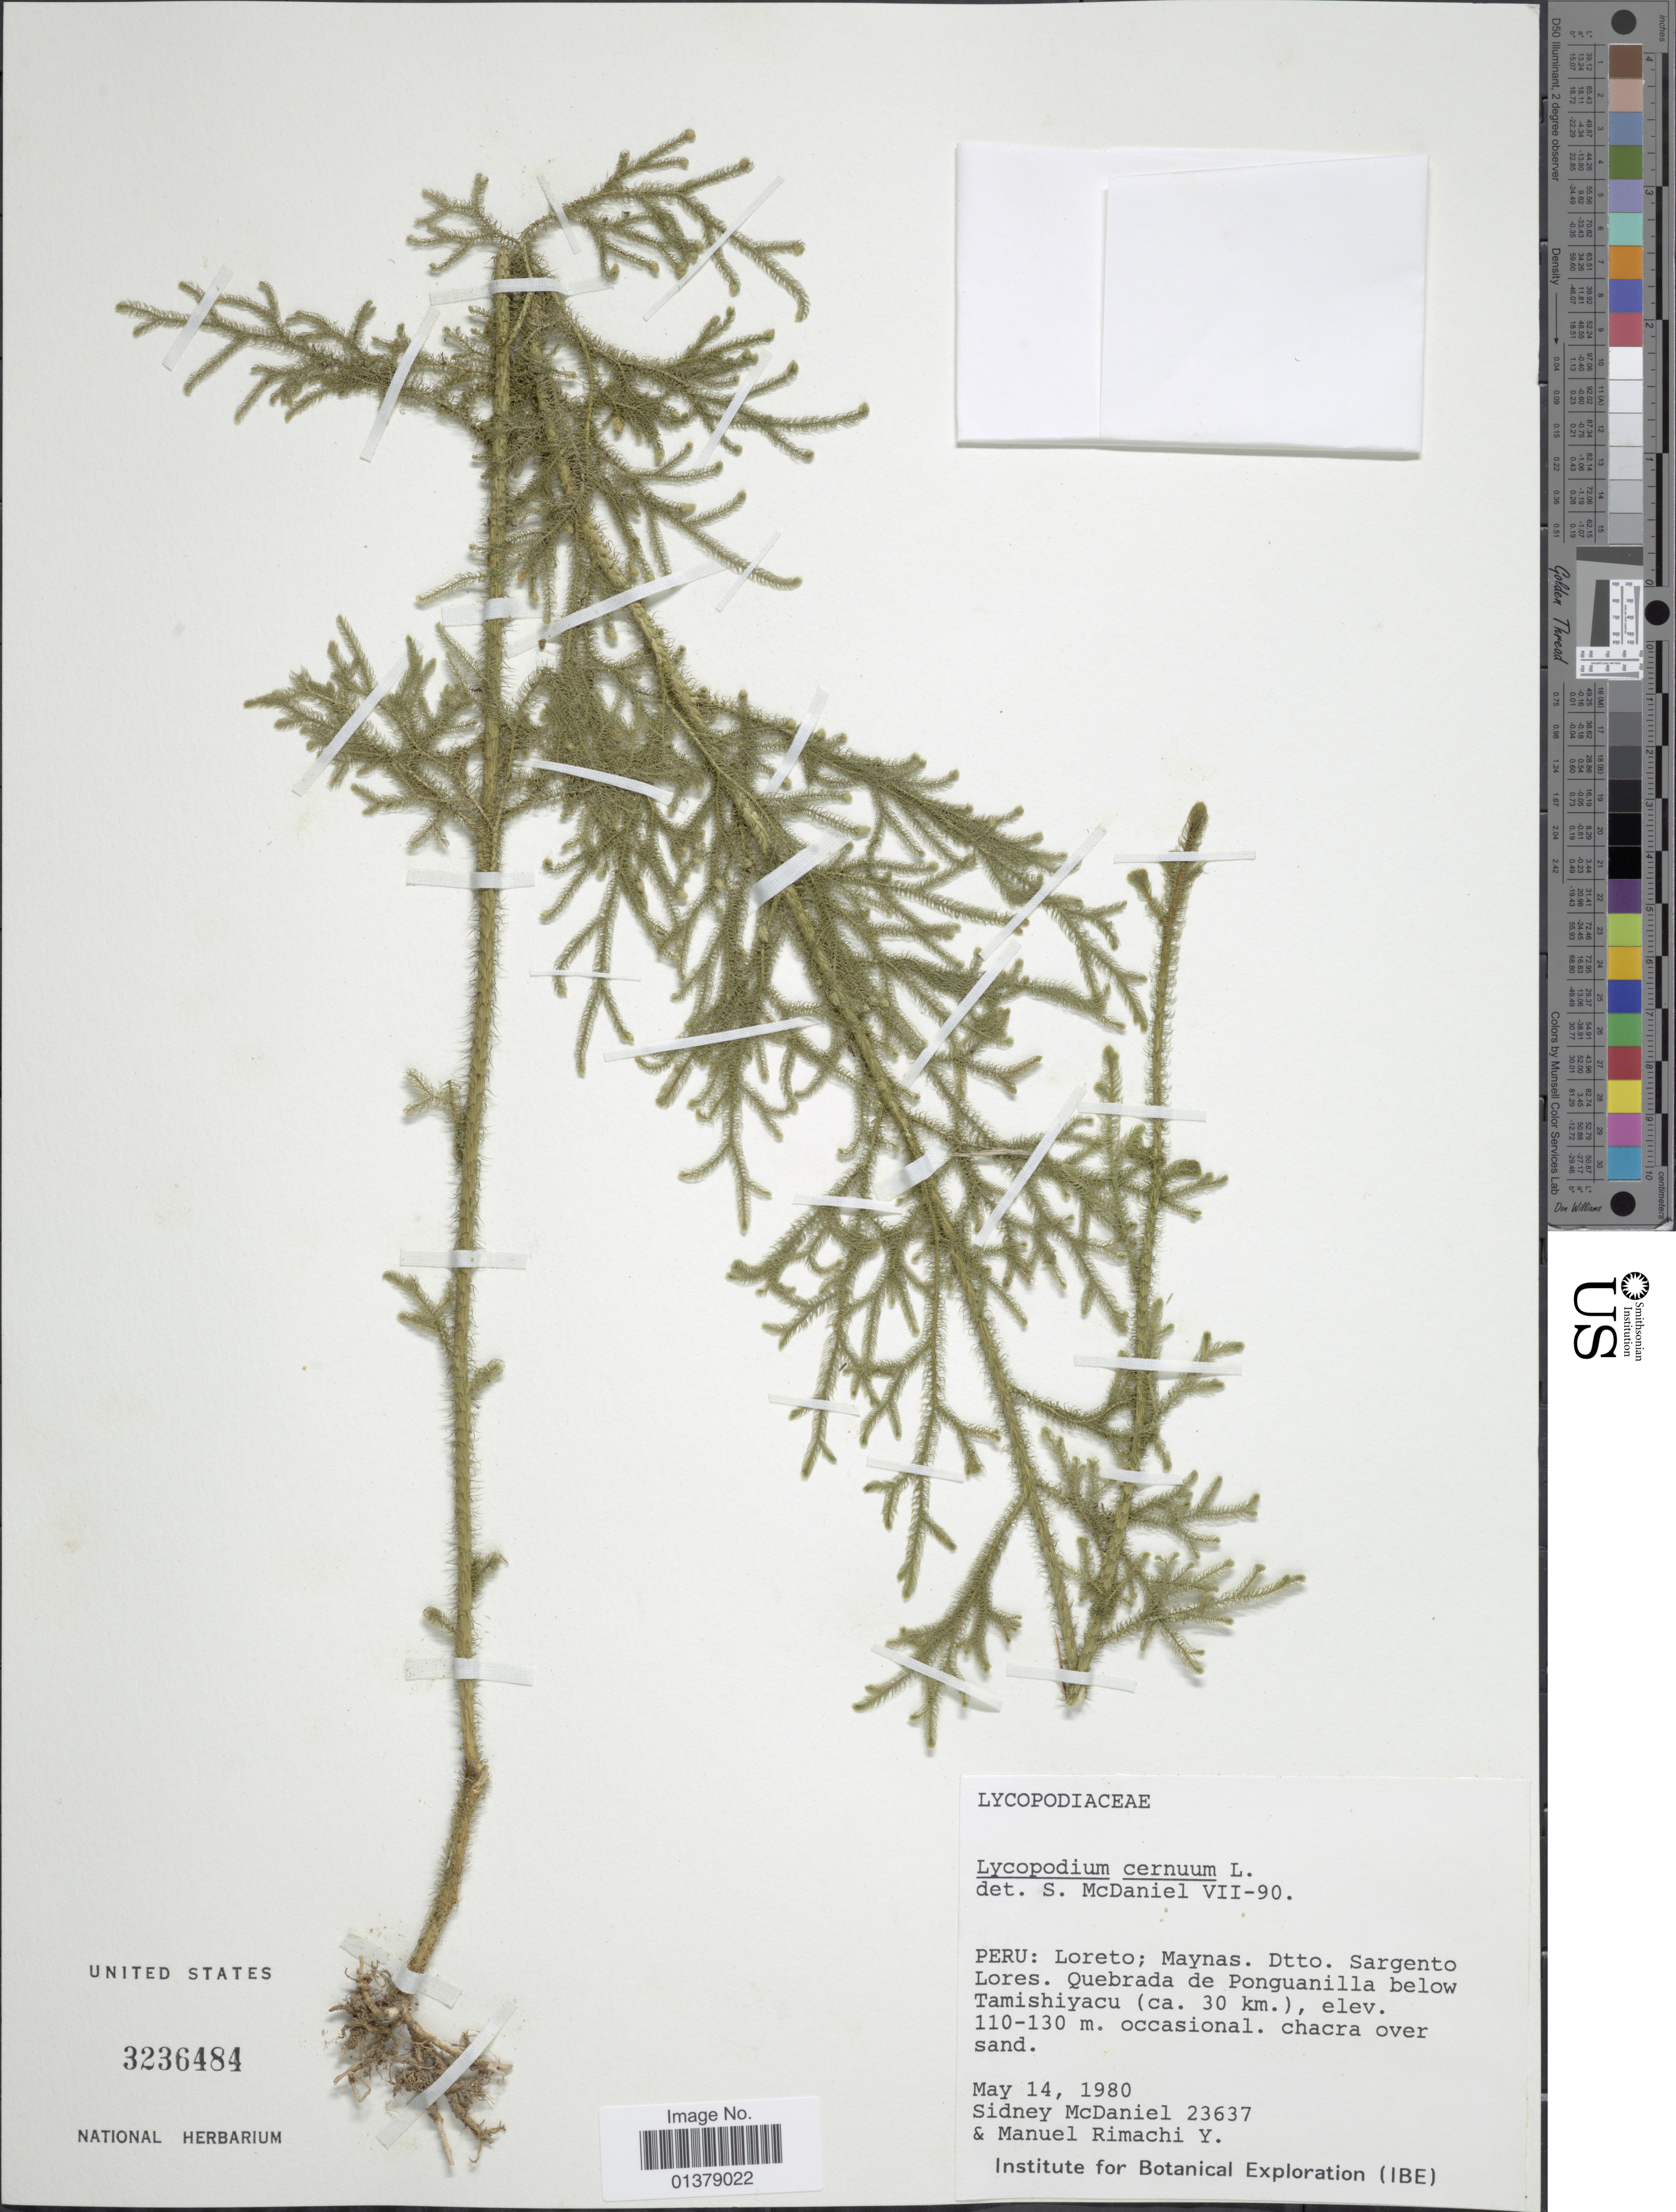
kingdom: Plantae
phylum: Tracheophyta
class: Lycopodiopsida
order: Lycopodiales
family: Lycopodiaceae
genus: Palhinhaea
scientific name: Palhinhaea cernua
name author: (L.) Vasc. & Franco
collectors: S. McDaniel & M. Rimachi Y.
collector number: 23637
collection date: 1980-05-14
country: Peru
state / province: Loreto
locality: Maynas, Dtto. Sargento Lores, Quebrada de Pinguanilla below Tamishiyacu(ca. 30km)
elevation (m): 110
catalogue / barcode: US 3236484